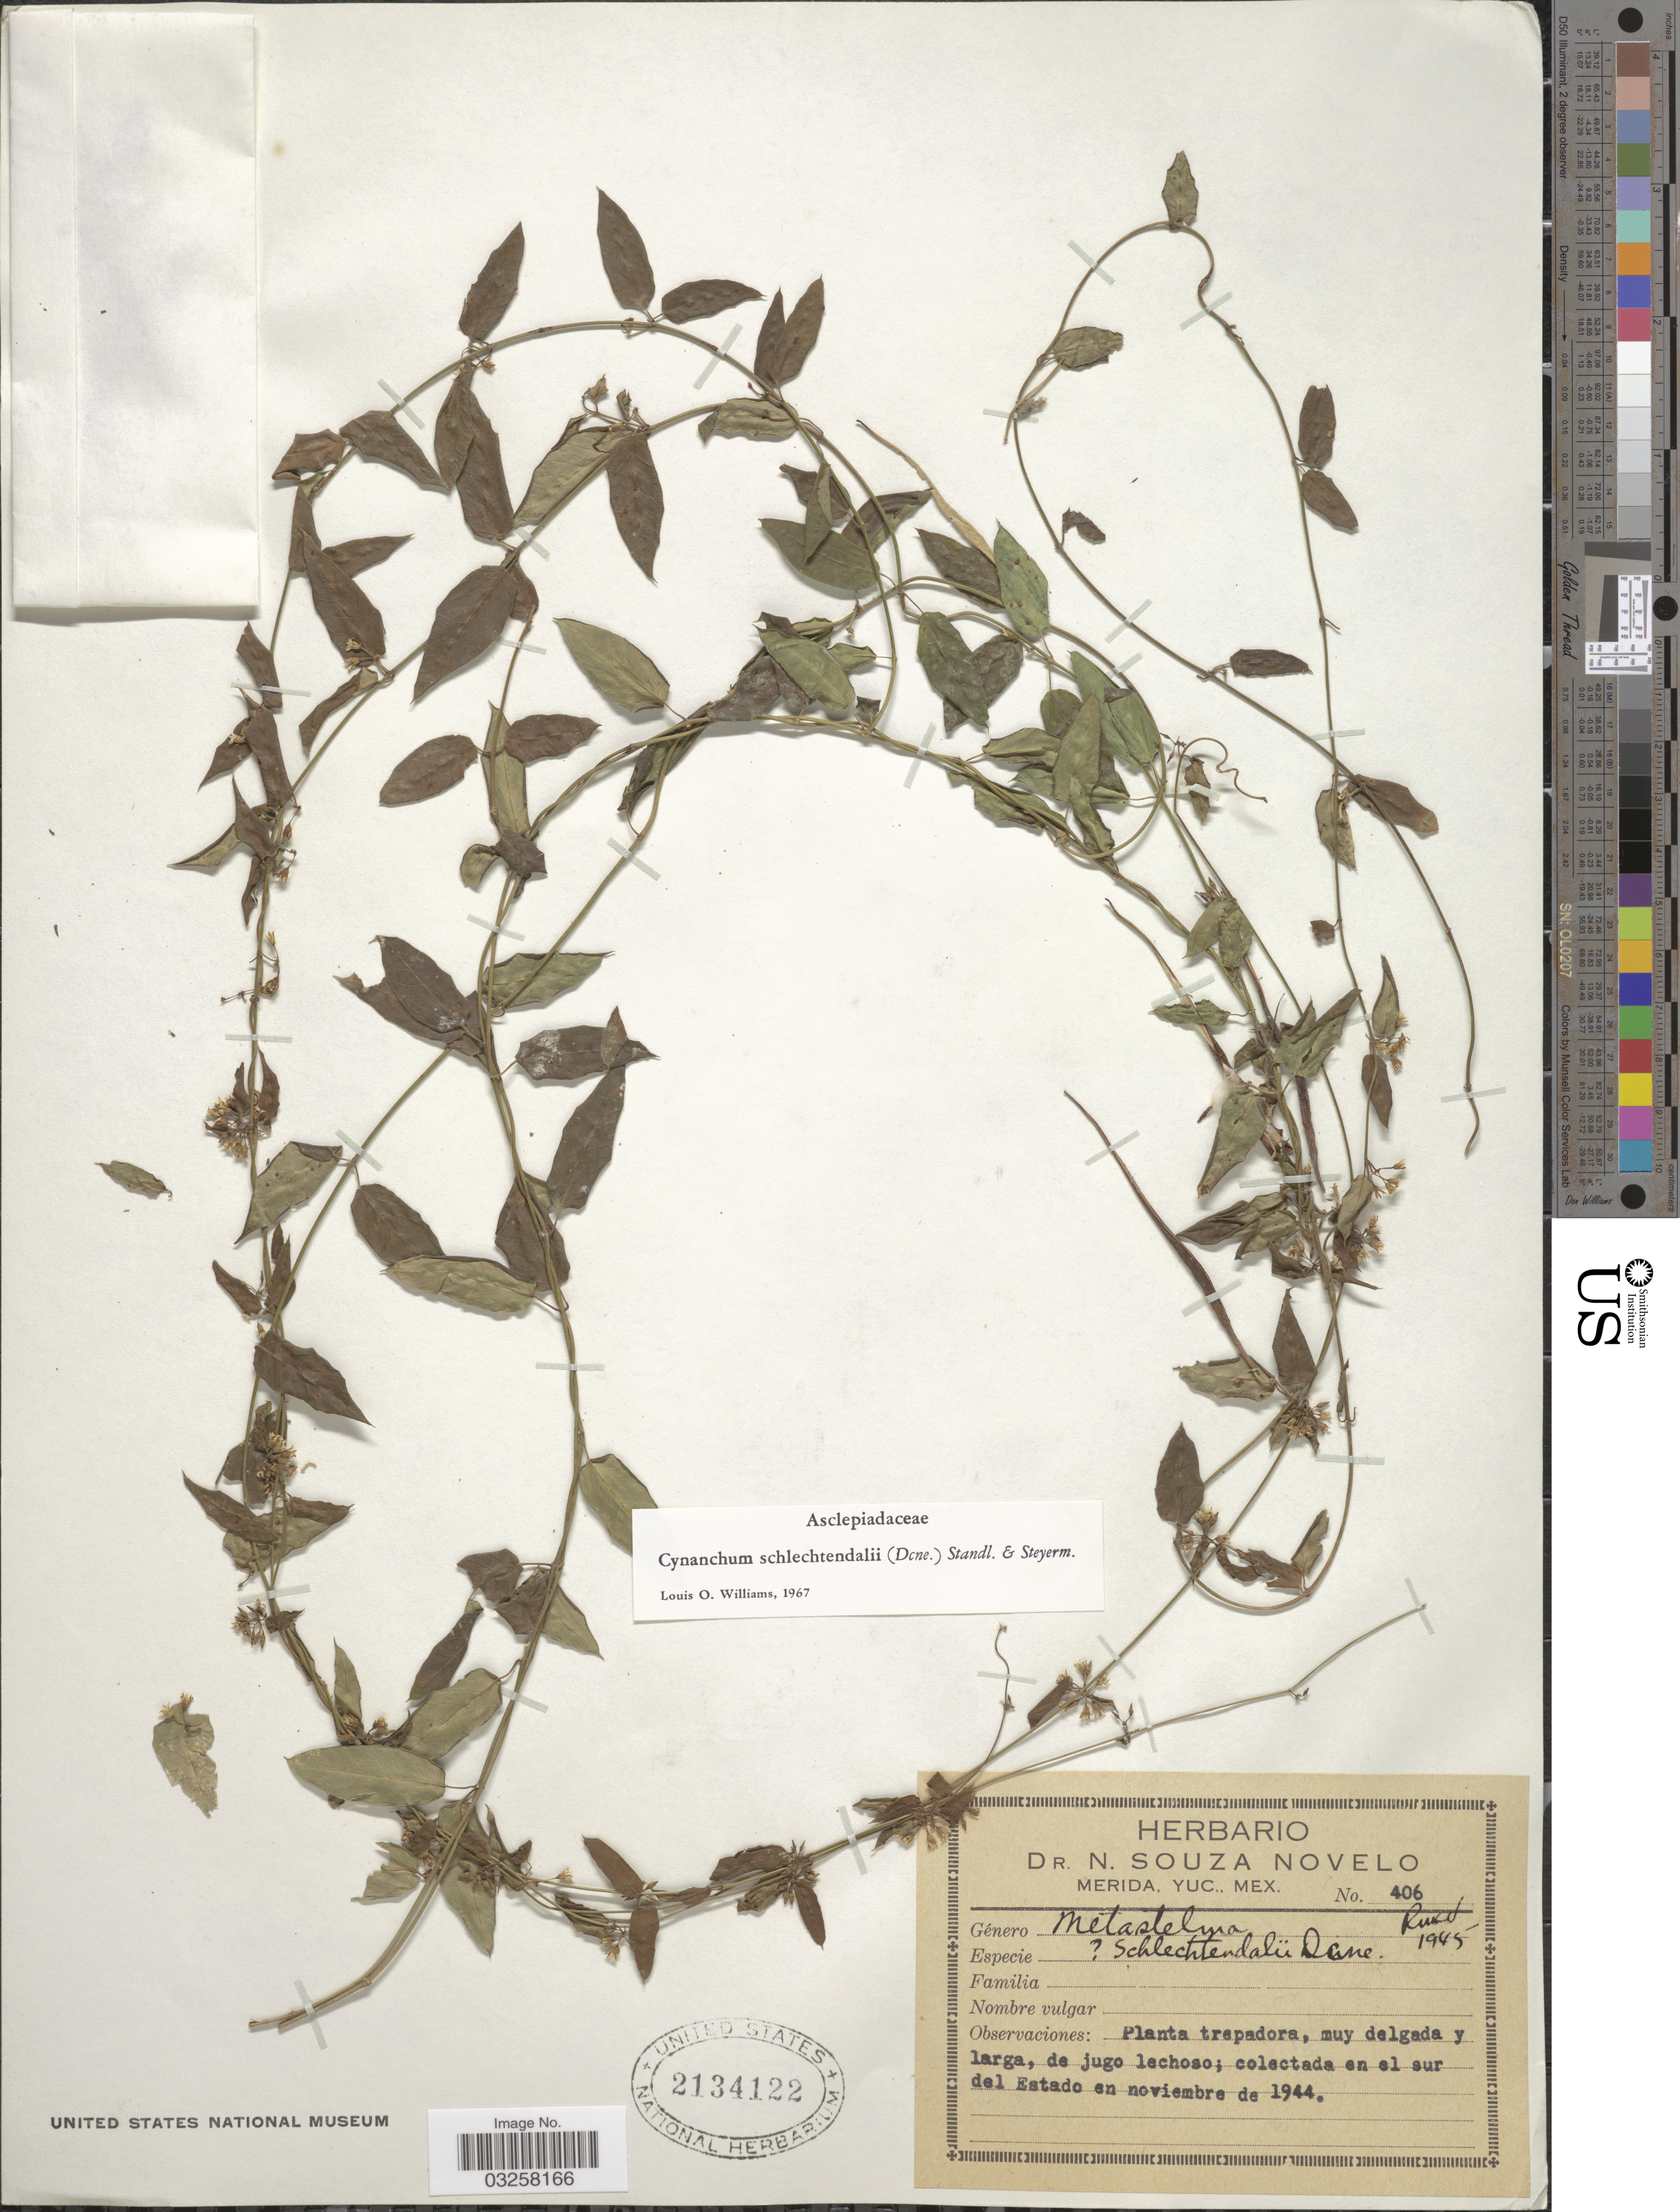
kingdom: Plantae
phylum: Tracheophyta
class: Magnoliopsida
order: Gentianales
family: Apocynaceae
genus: Metastelma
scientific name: Metastelma schlechtendalii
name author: Decne.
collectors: ex herb. Souza Novelo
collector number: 406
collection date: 1944-11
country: Mexico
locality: En el sur del Estado.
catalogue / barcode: US 2134122